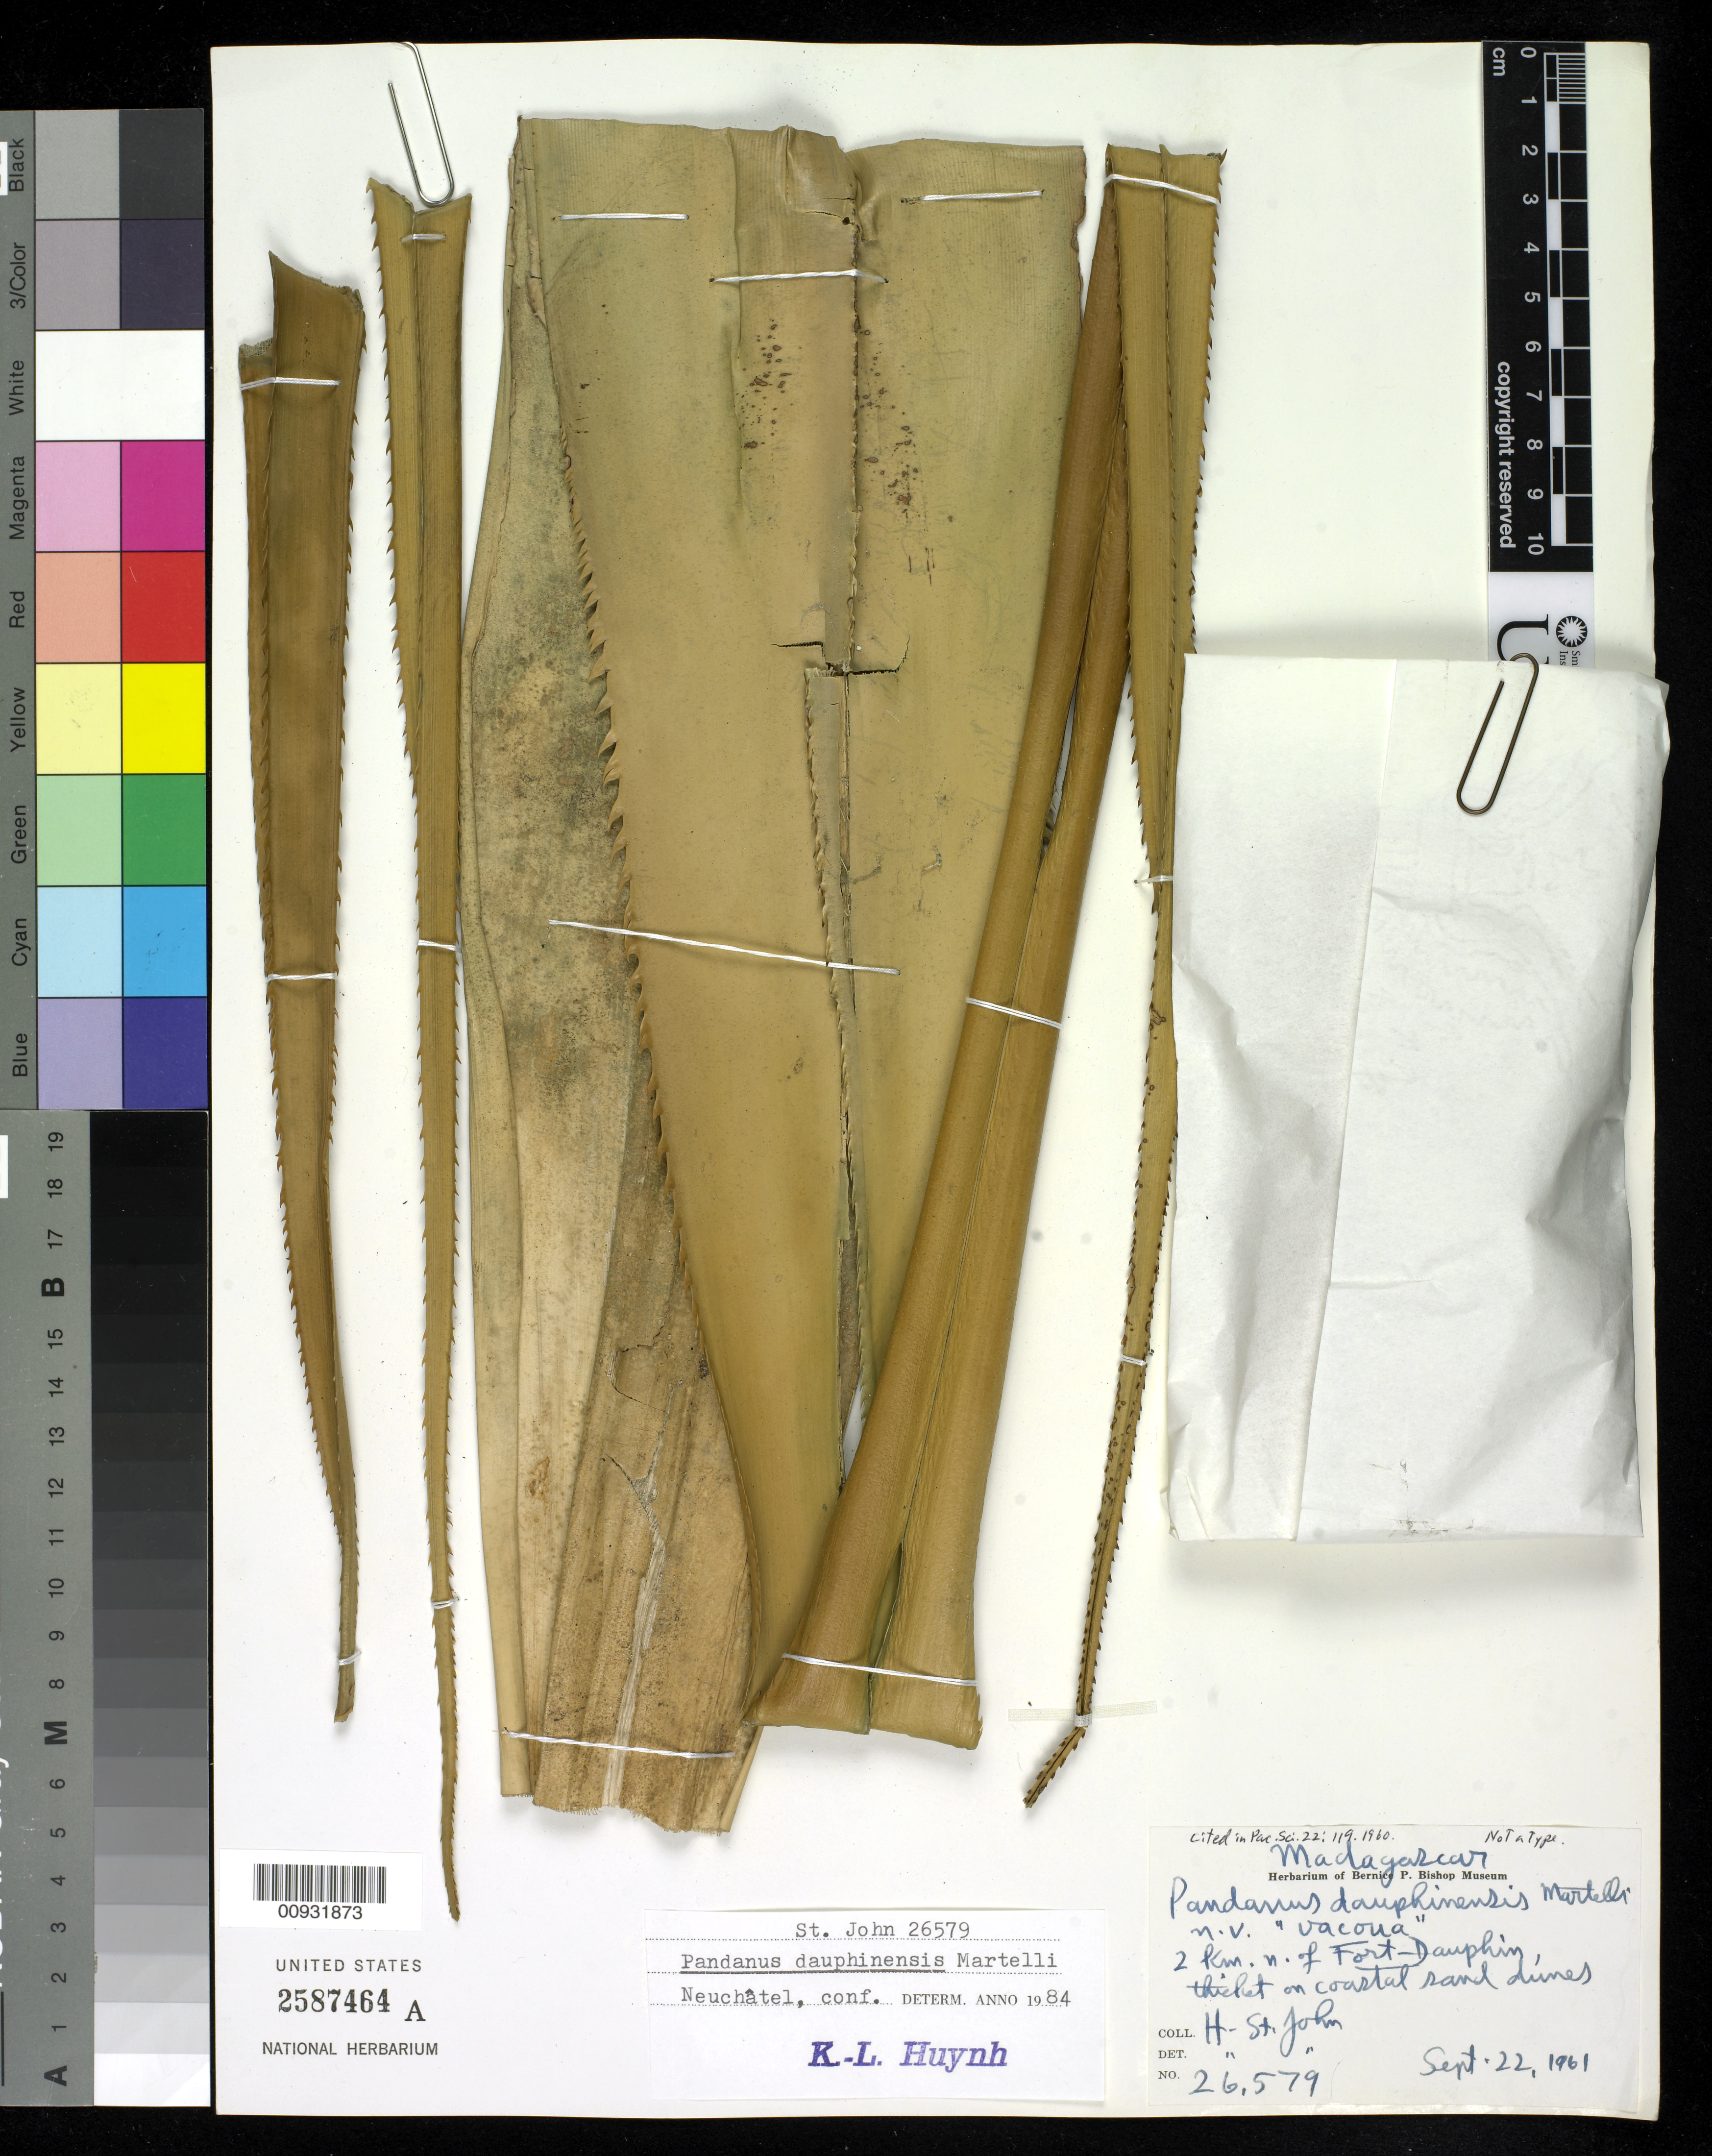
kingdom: Plantae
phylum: Tracheophyta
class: Liliopsida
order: Pandanales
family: Pandanaceae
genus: Pandanus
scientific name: Pandanus dauphinensis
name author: Martelli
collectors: H. St. John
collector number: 26579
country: Madagascar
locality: N of Fort Dauphin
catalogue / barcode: US 2587464A